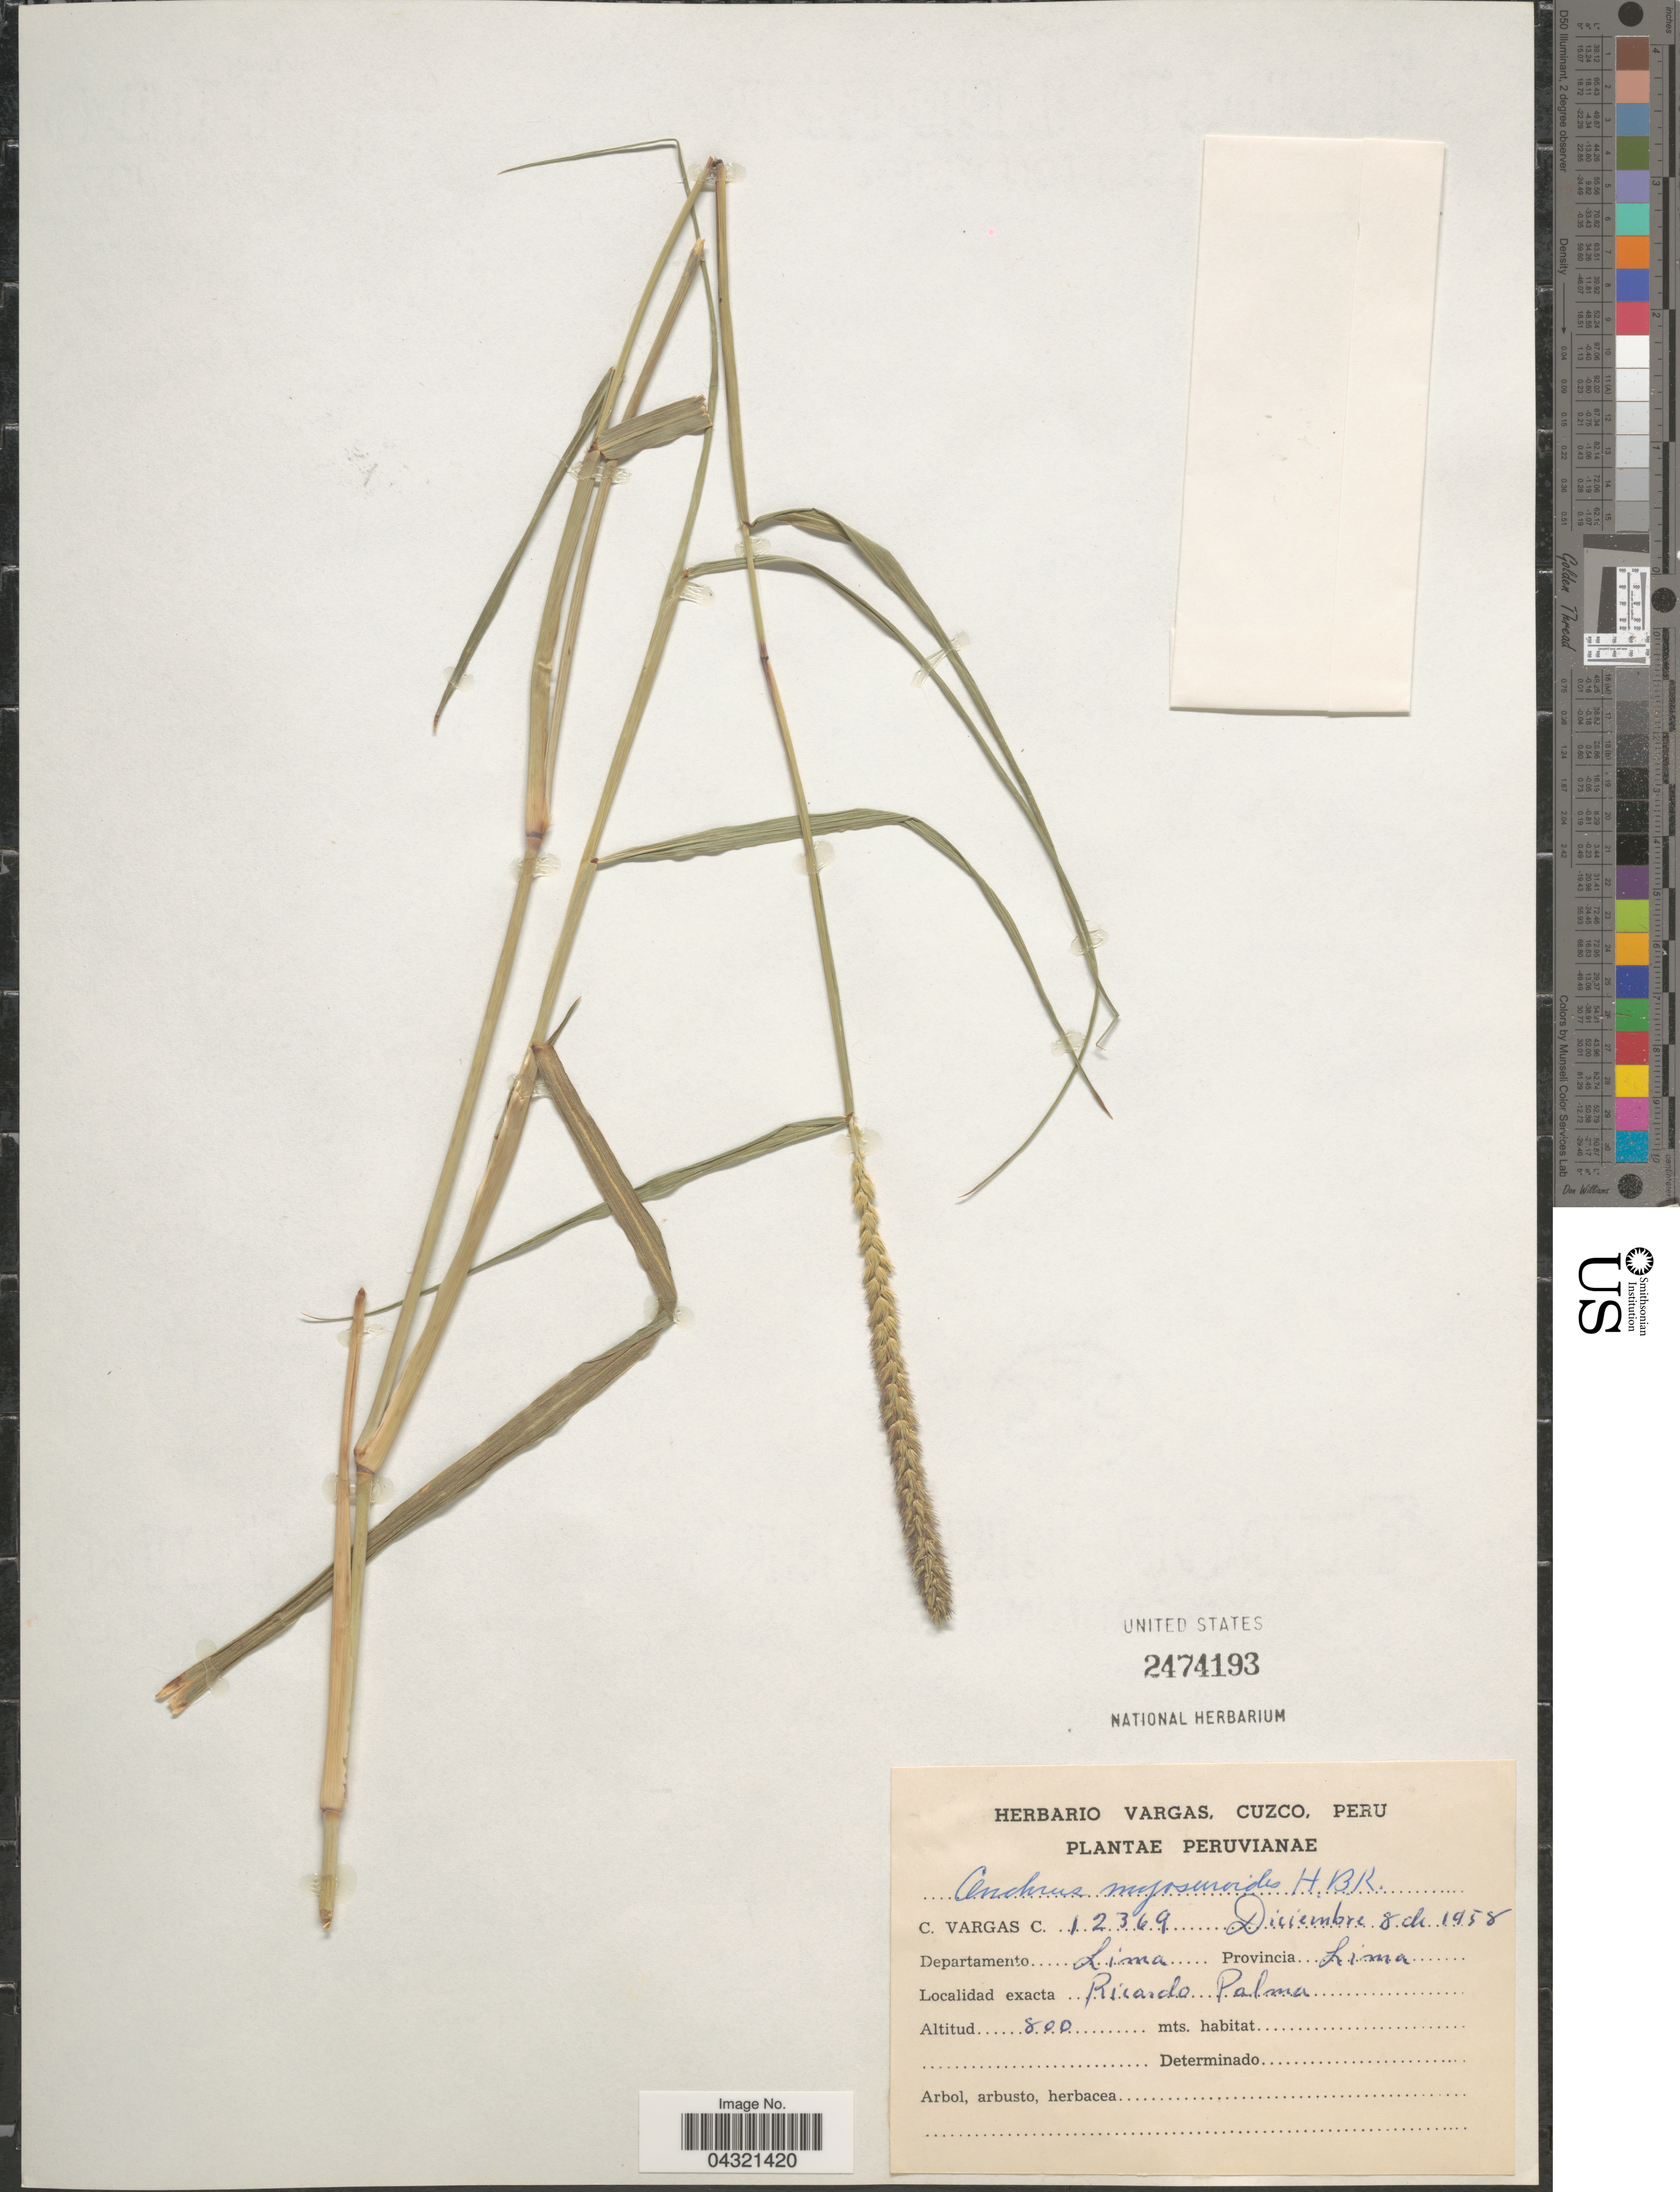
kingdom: Plantae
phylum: Tracheophyta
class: Liliopsida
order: Poales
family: Poaceae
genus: Cenchrus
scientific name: Cenchrus myosuroides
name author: Kunth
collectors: C. Vargas Calderón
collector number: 12369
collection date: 1958-12-08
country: Peru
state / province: Lima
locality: Departamento Lima. Provincia Lima. Ricardo Palma.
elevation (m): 800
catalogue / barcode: US 2474193